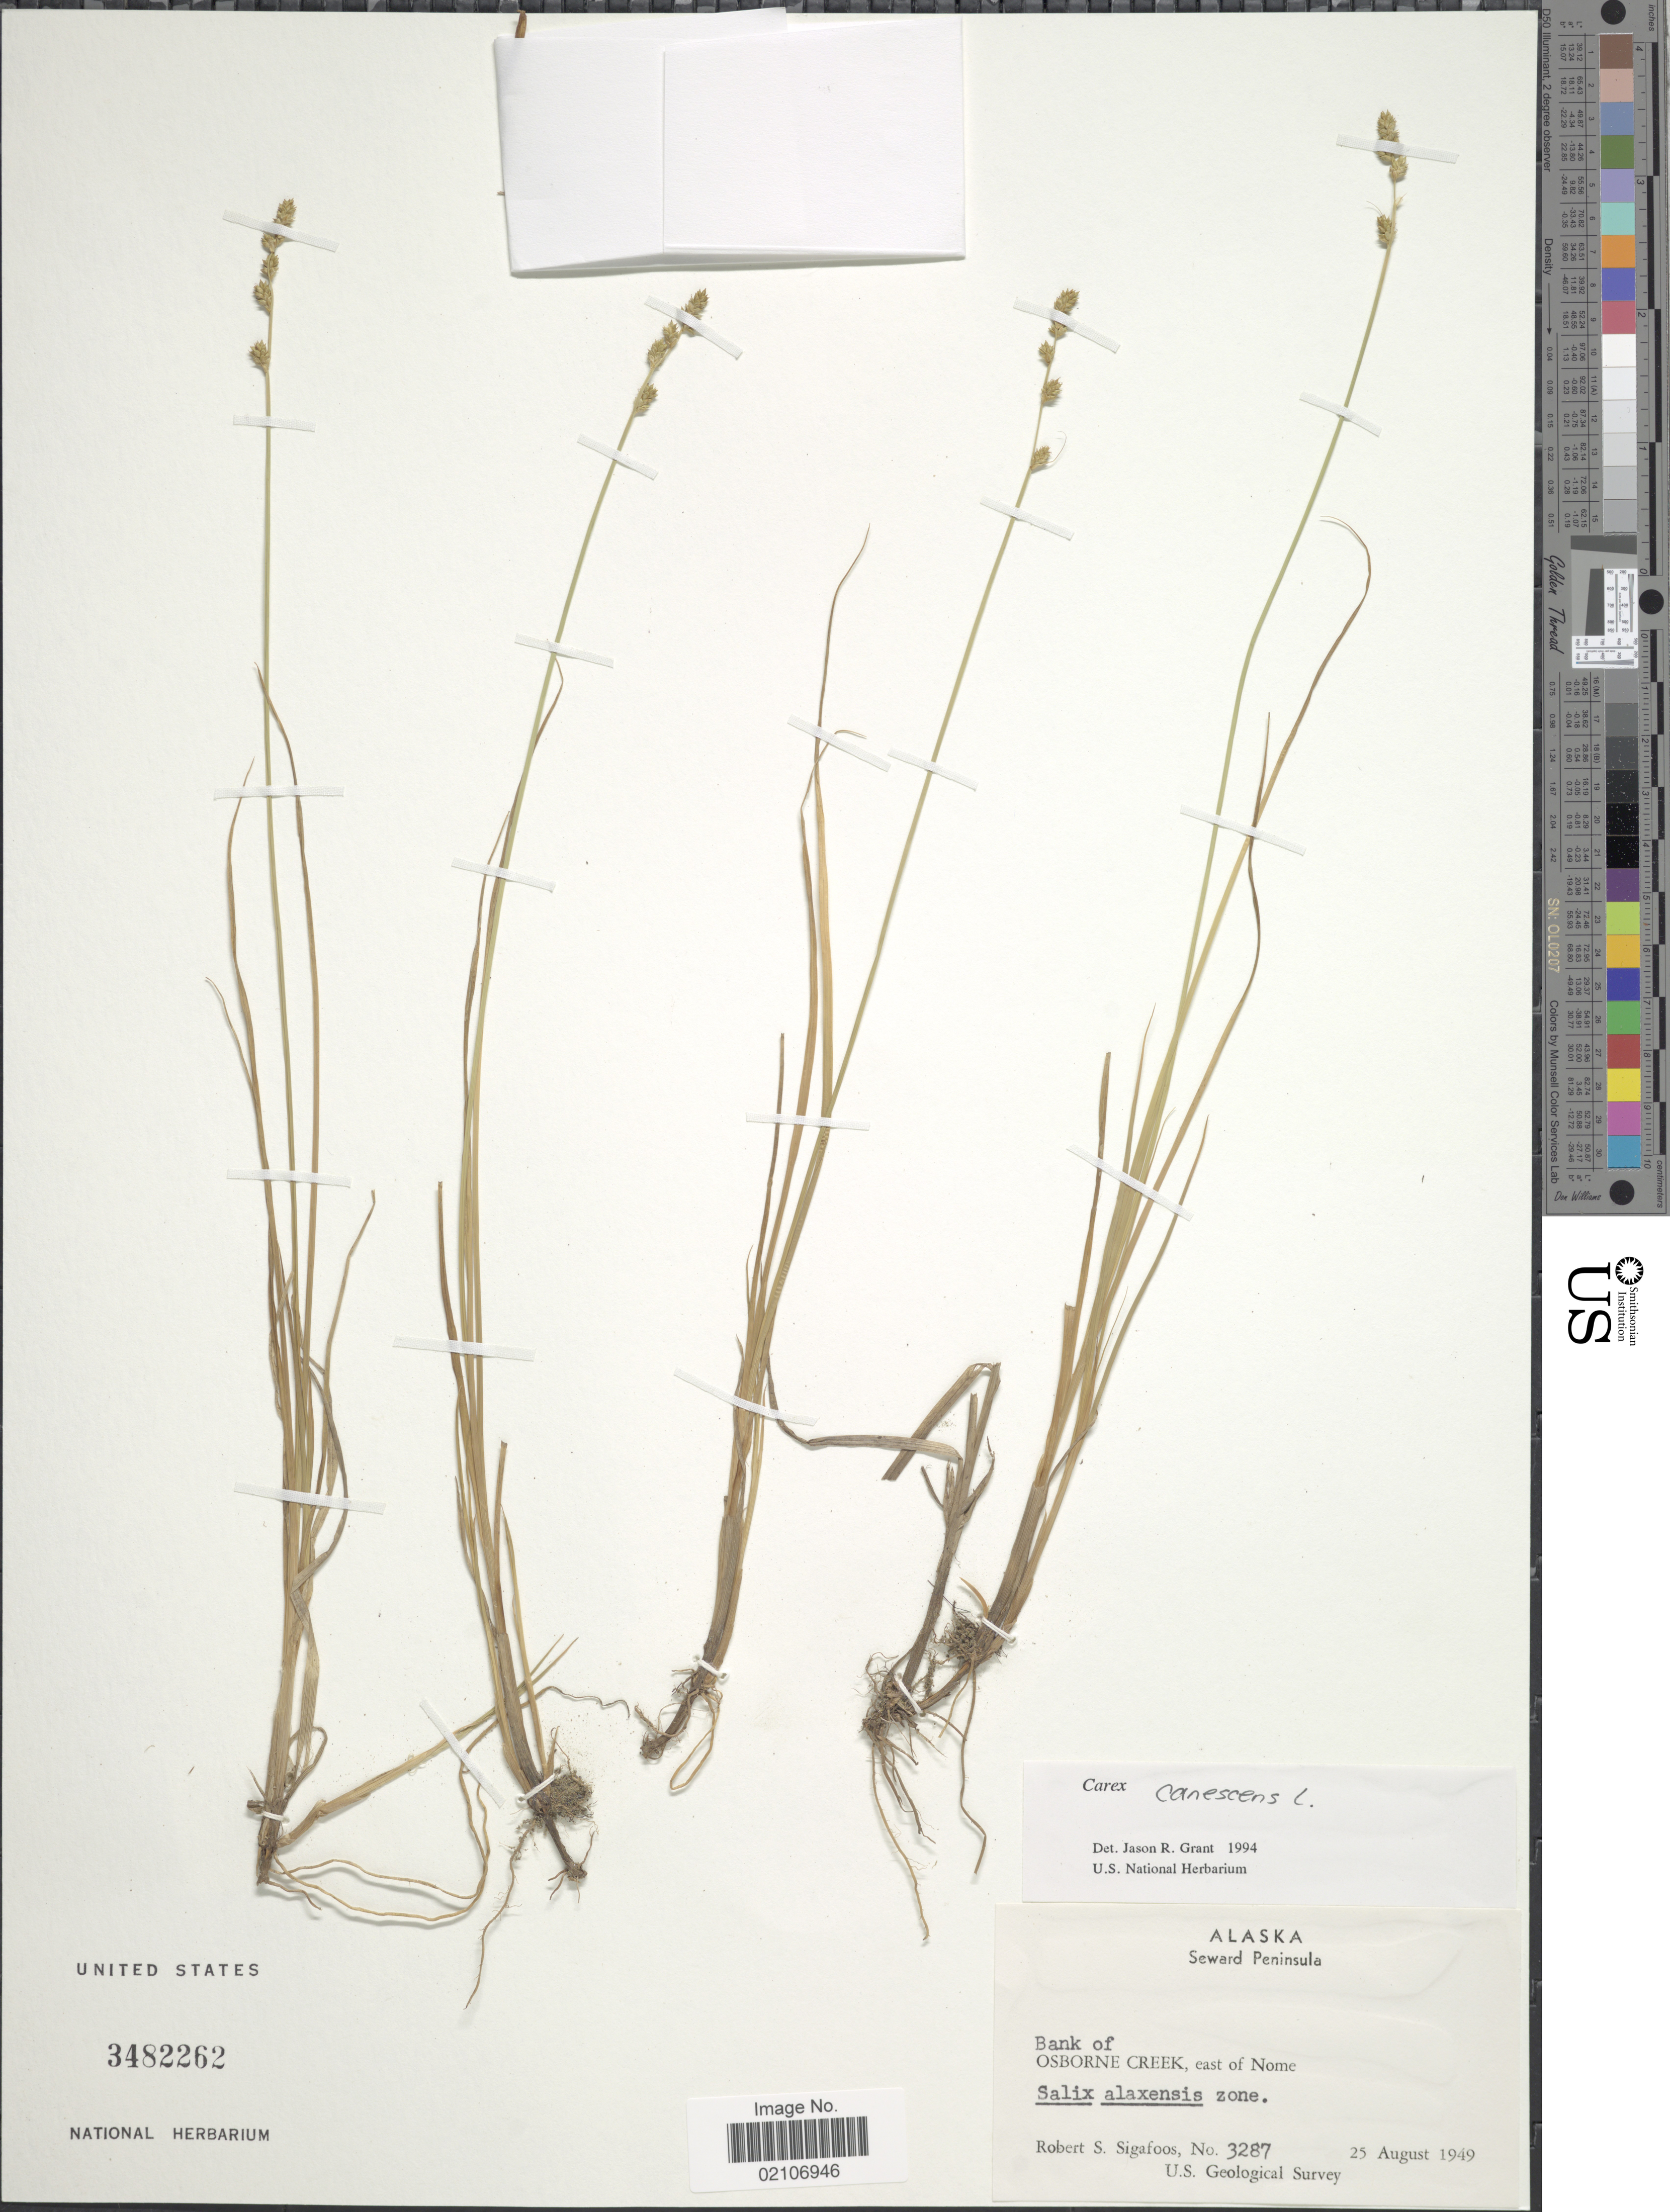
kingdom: Plantae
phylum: Tracheophyta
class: Liliopsida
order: Poales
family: Cyperaceae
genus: Carex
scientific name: Carex canescens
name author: L.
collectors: R. Sigafoos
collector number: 3287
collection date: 1949-08-25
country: United States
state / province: Alaska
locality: Alaska, Seward Peninsula. Bank of Osborne Creek, east of Nome.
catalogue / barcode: US 3482262